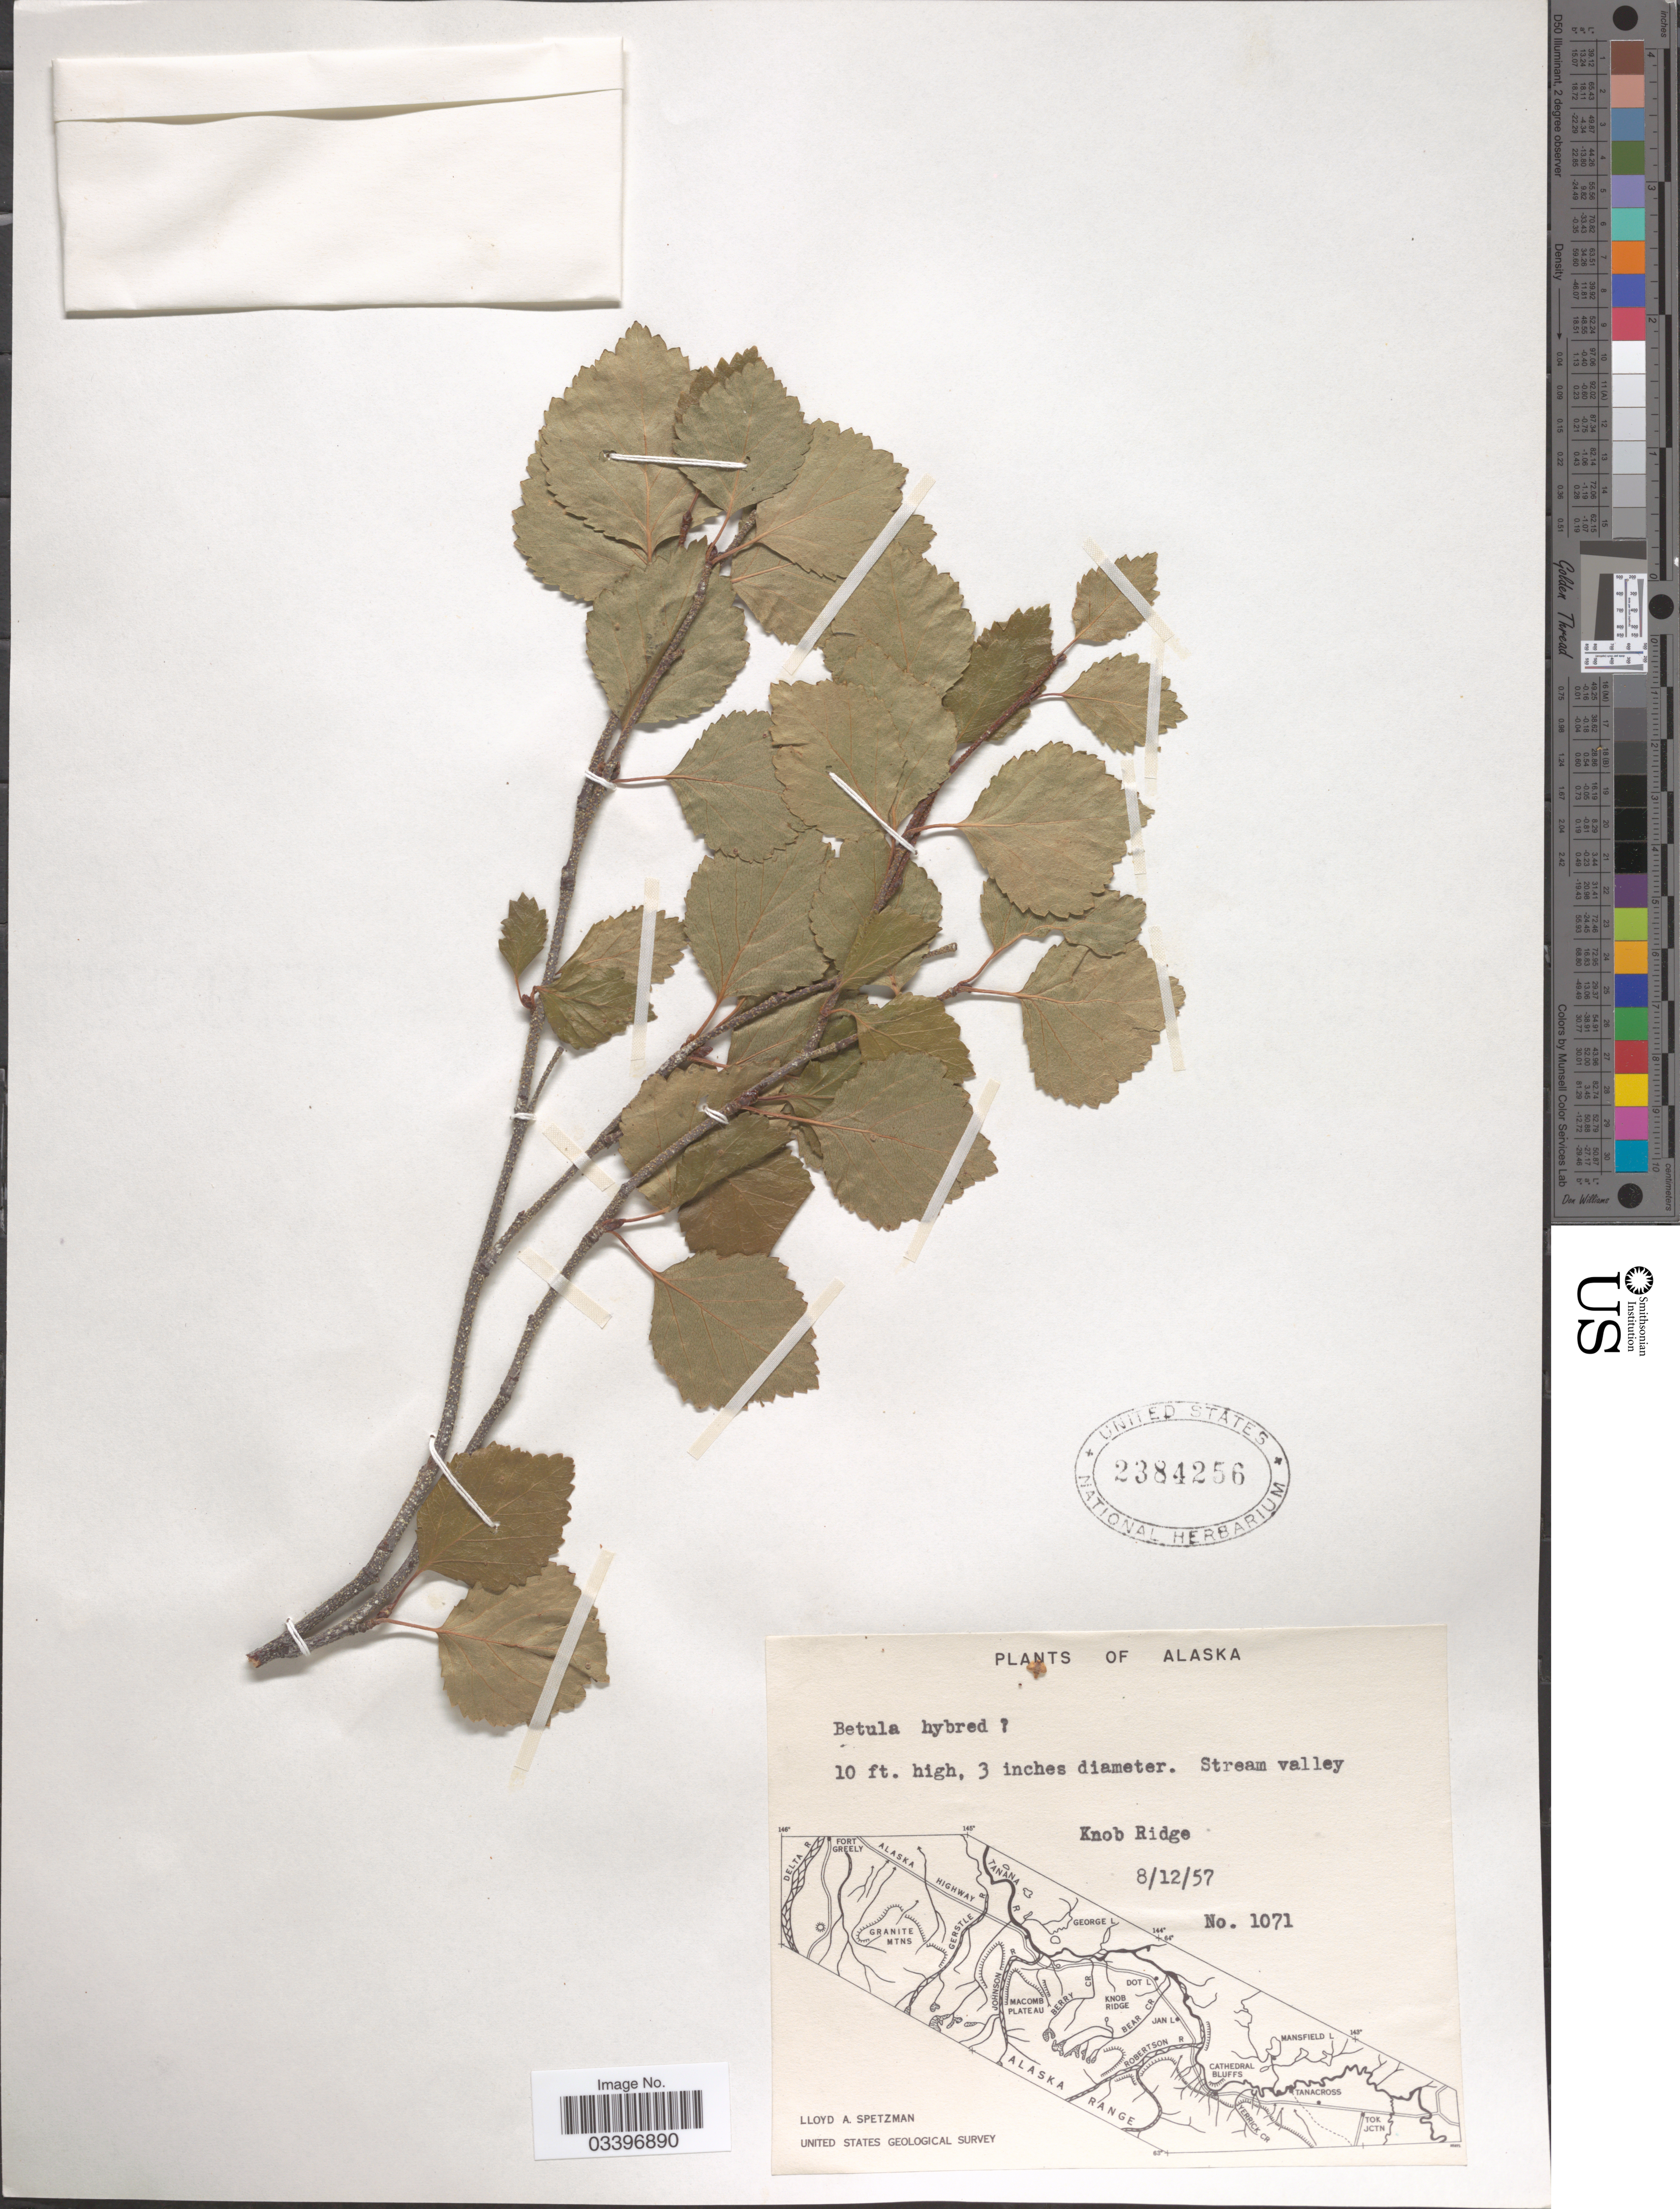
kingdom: Plantae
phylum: Tracheophyta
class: Magnoliopsida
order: Fagales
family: Betulaceae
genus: Betula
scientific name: Betula sp.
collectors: L. Spetzman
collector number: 1071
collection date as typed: Transcribed d/m/y: 12/8/57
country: United States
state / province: Alaska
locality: Stream valley. Knob Ridge.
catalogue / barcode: US 2384256